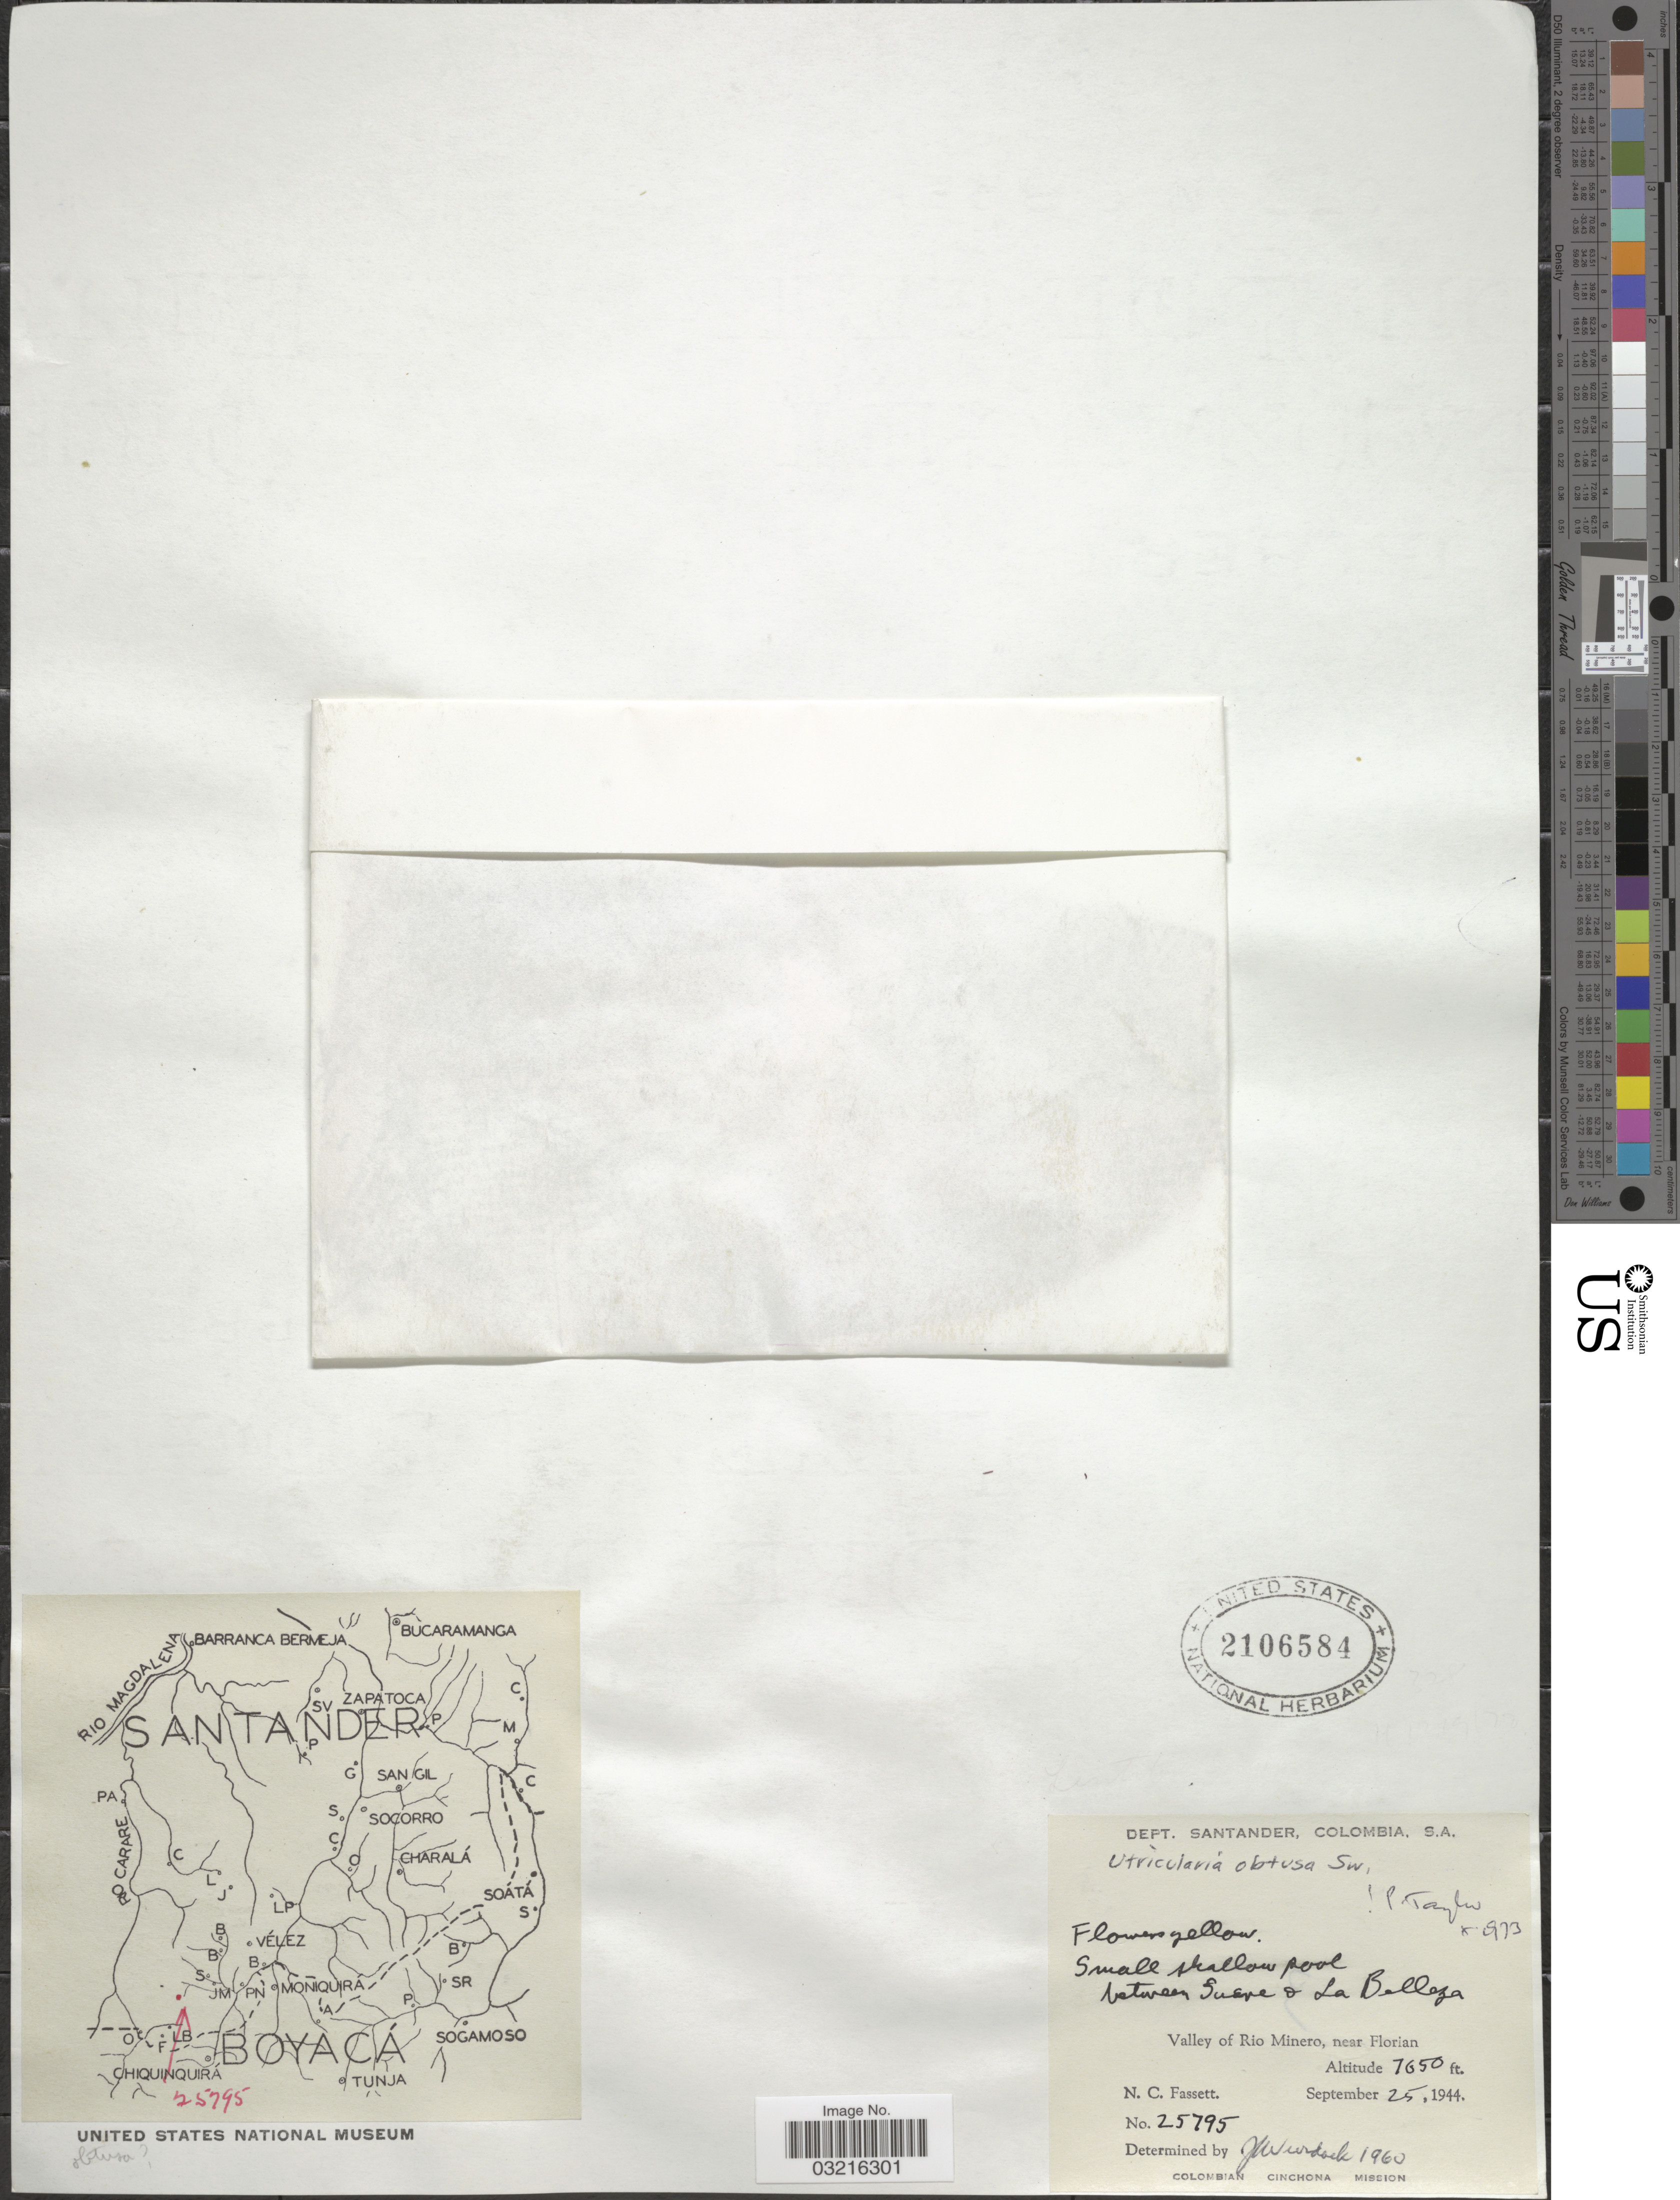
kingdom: Plantae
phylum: Tracheophyta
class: Magnoliopsida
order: Lamiales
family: Lentibulariaceae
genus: Utricularia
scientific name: Utricularia gibba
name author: L.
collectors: N. C. Fassett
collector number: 25795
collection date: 1944-09-25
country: Colombia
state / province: Santander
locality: Dept. Santander, Small shallow pool between Guare & La Belleza, Valley of Rio Minero, near Florian.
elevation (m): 2332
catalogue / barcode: US 2106584